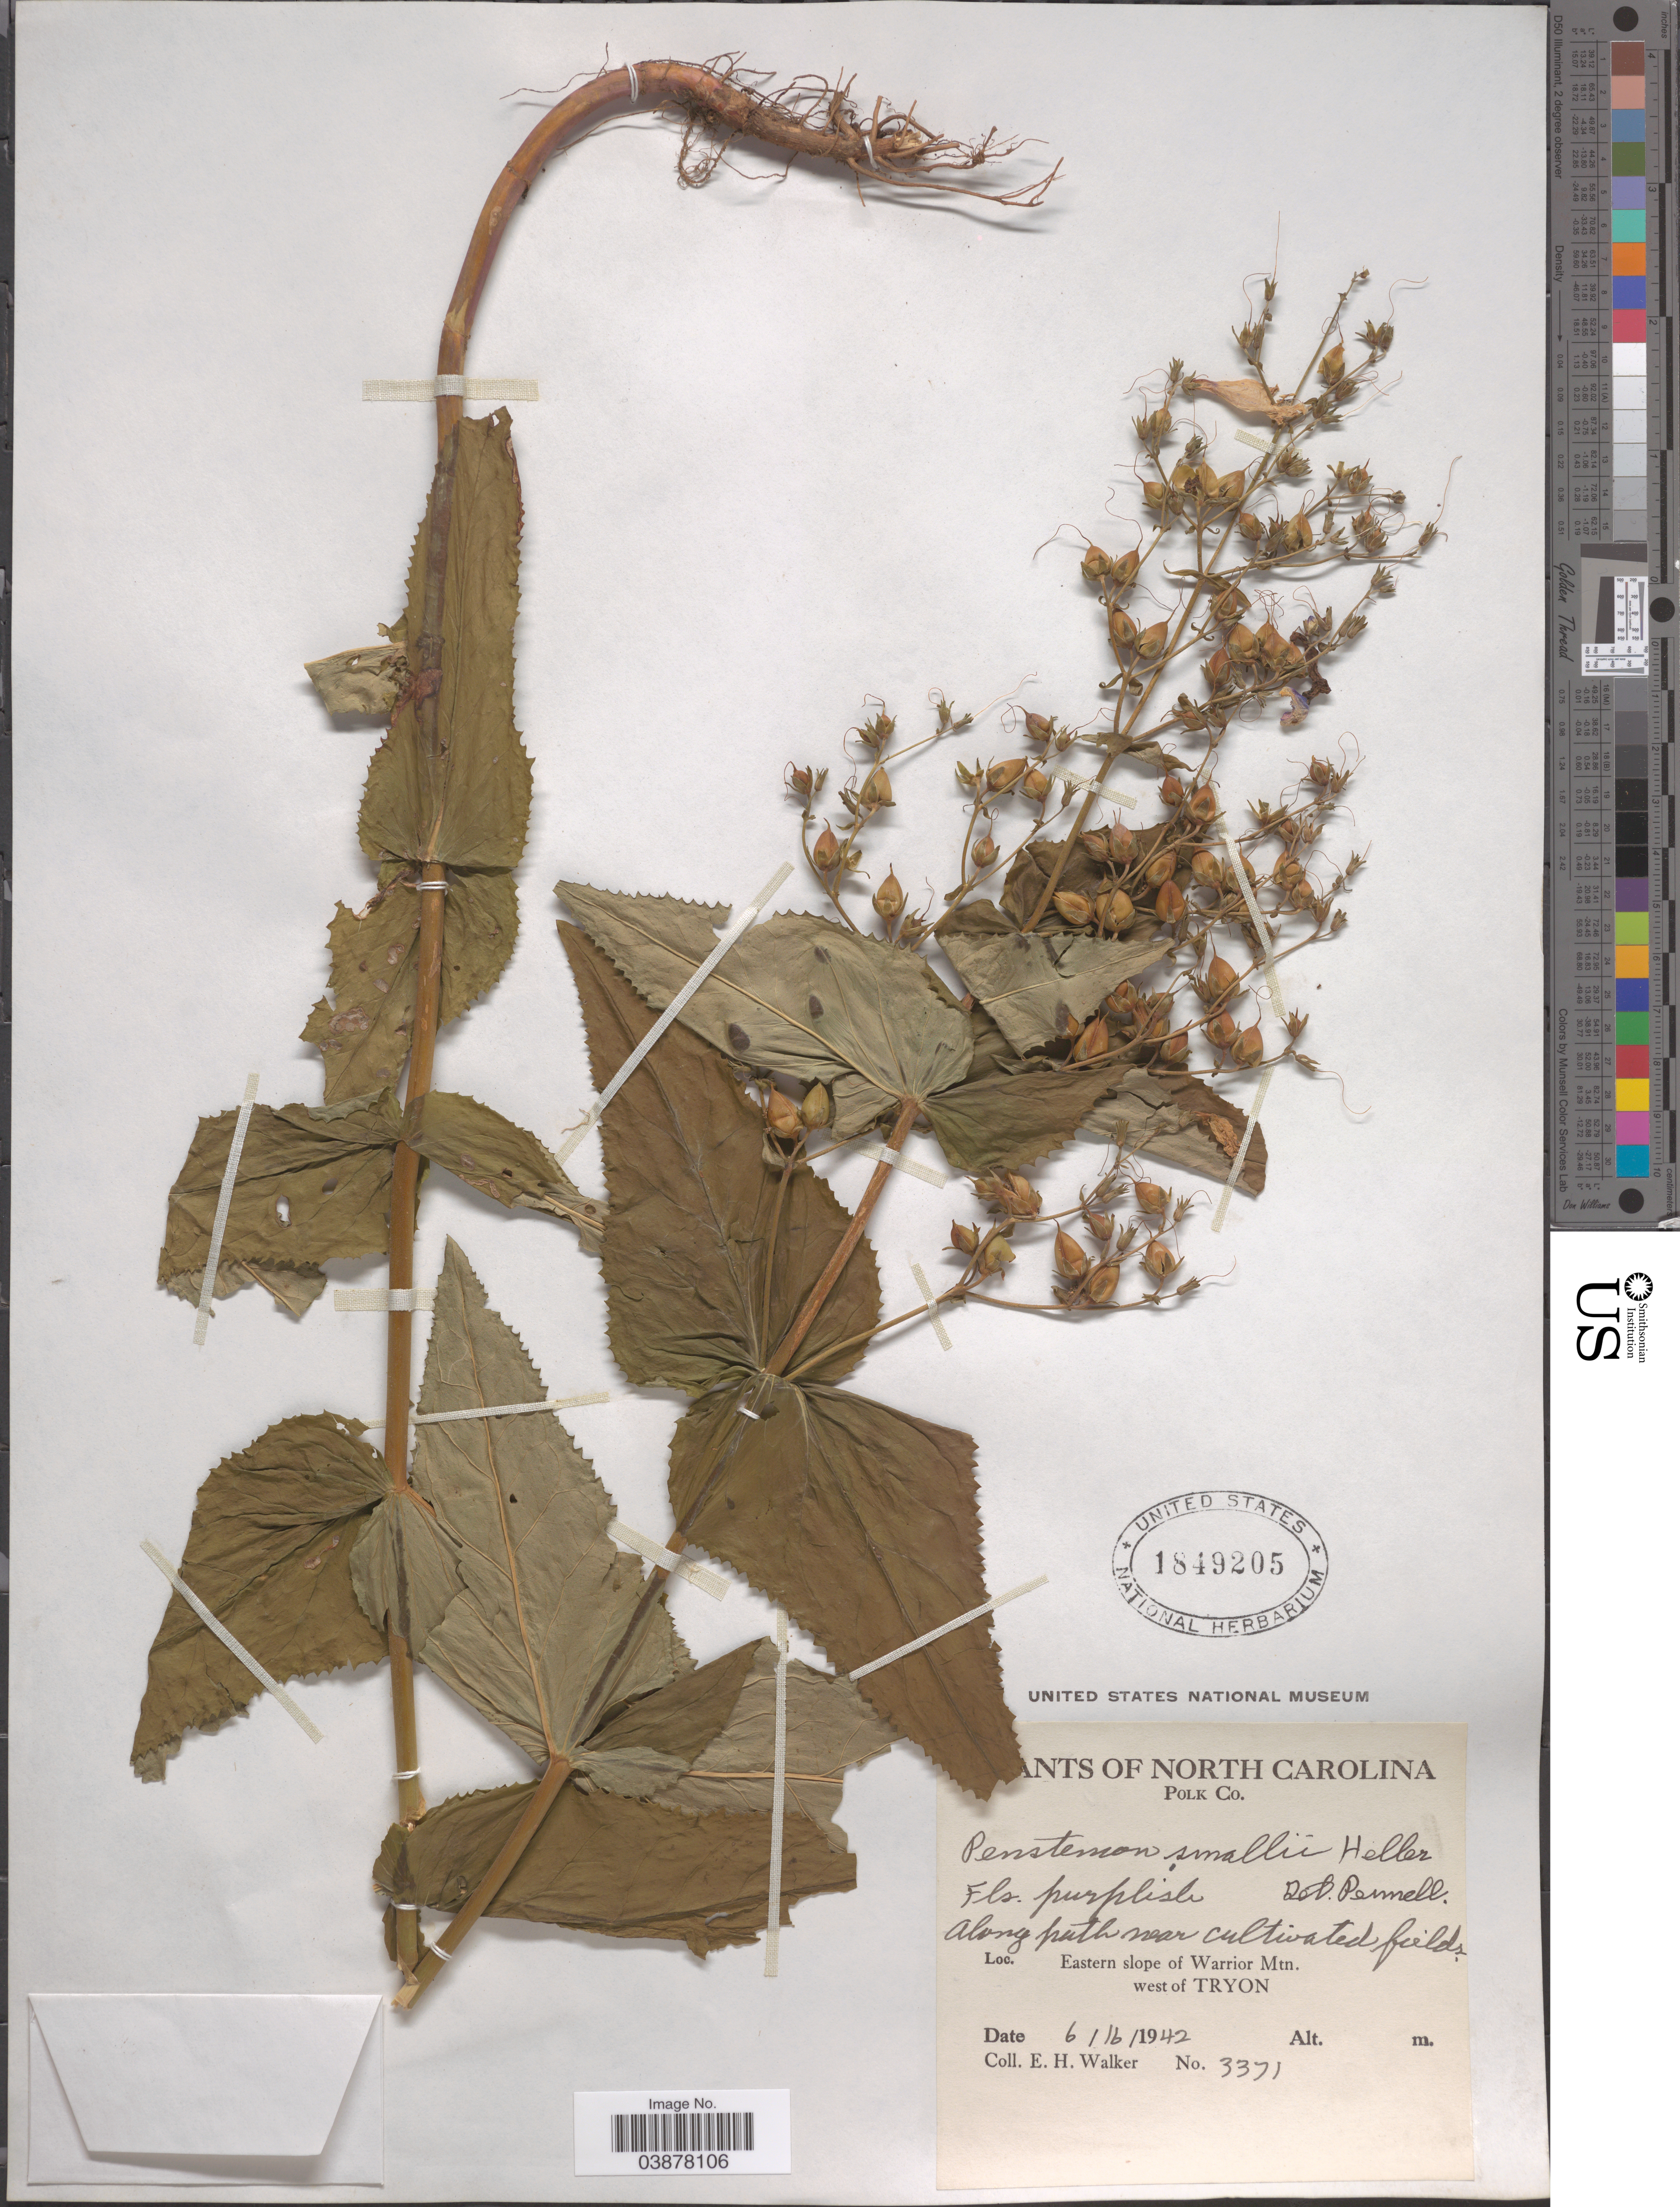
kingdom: Plantae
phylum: Tracheophyta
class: Magnoliopsida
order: Lamiales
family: Plantaginaceae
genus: Penstemon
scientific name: Penstemon smallii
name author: A. Heller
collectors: E. H. Walker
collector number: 3371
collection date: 1942-06-16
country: United States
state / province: North Carolina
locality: Polk Co. Along path near cultivated fields. Eastern slopes of Warrior Mtn. west of Tryon.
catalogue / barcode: US 1849205